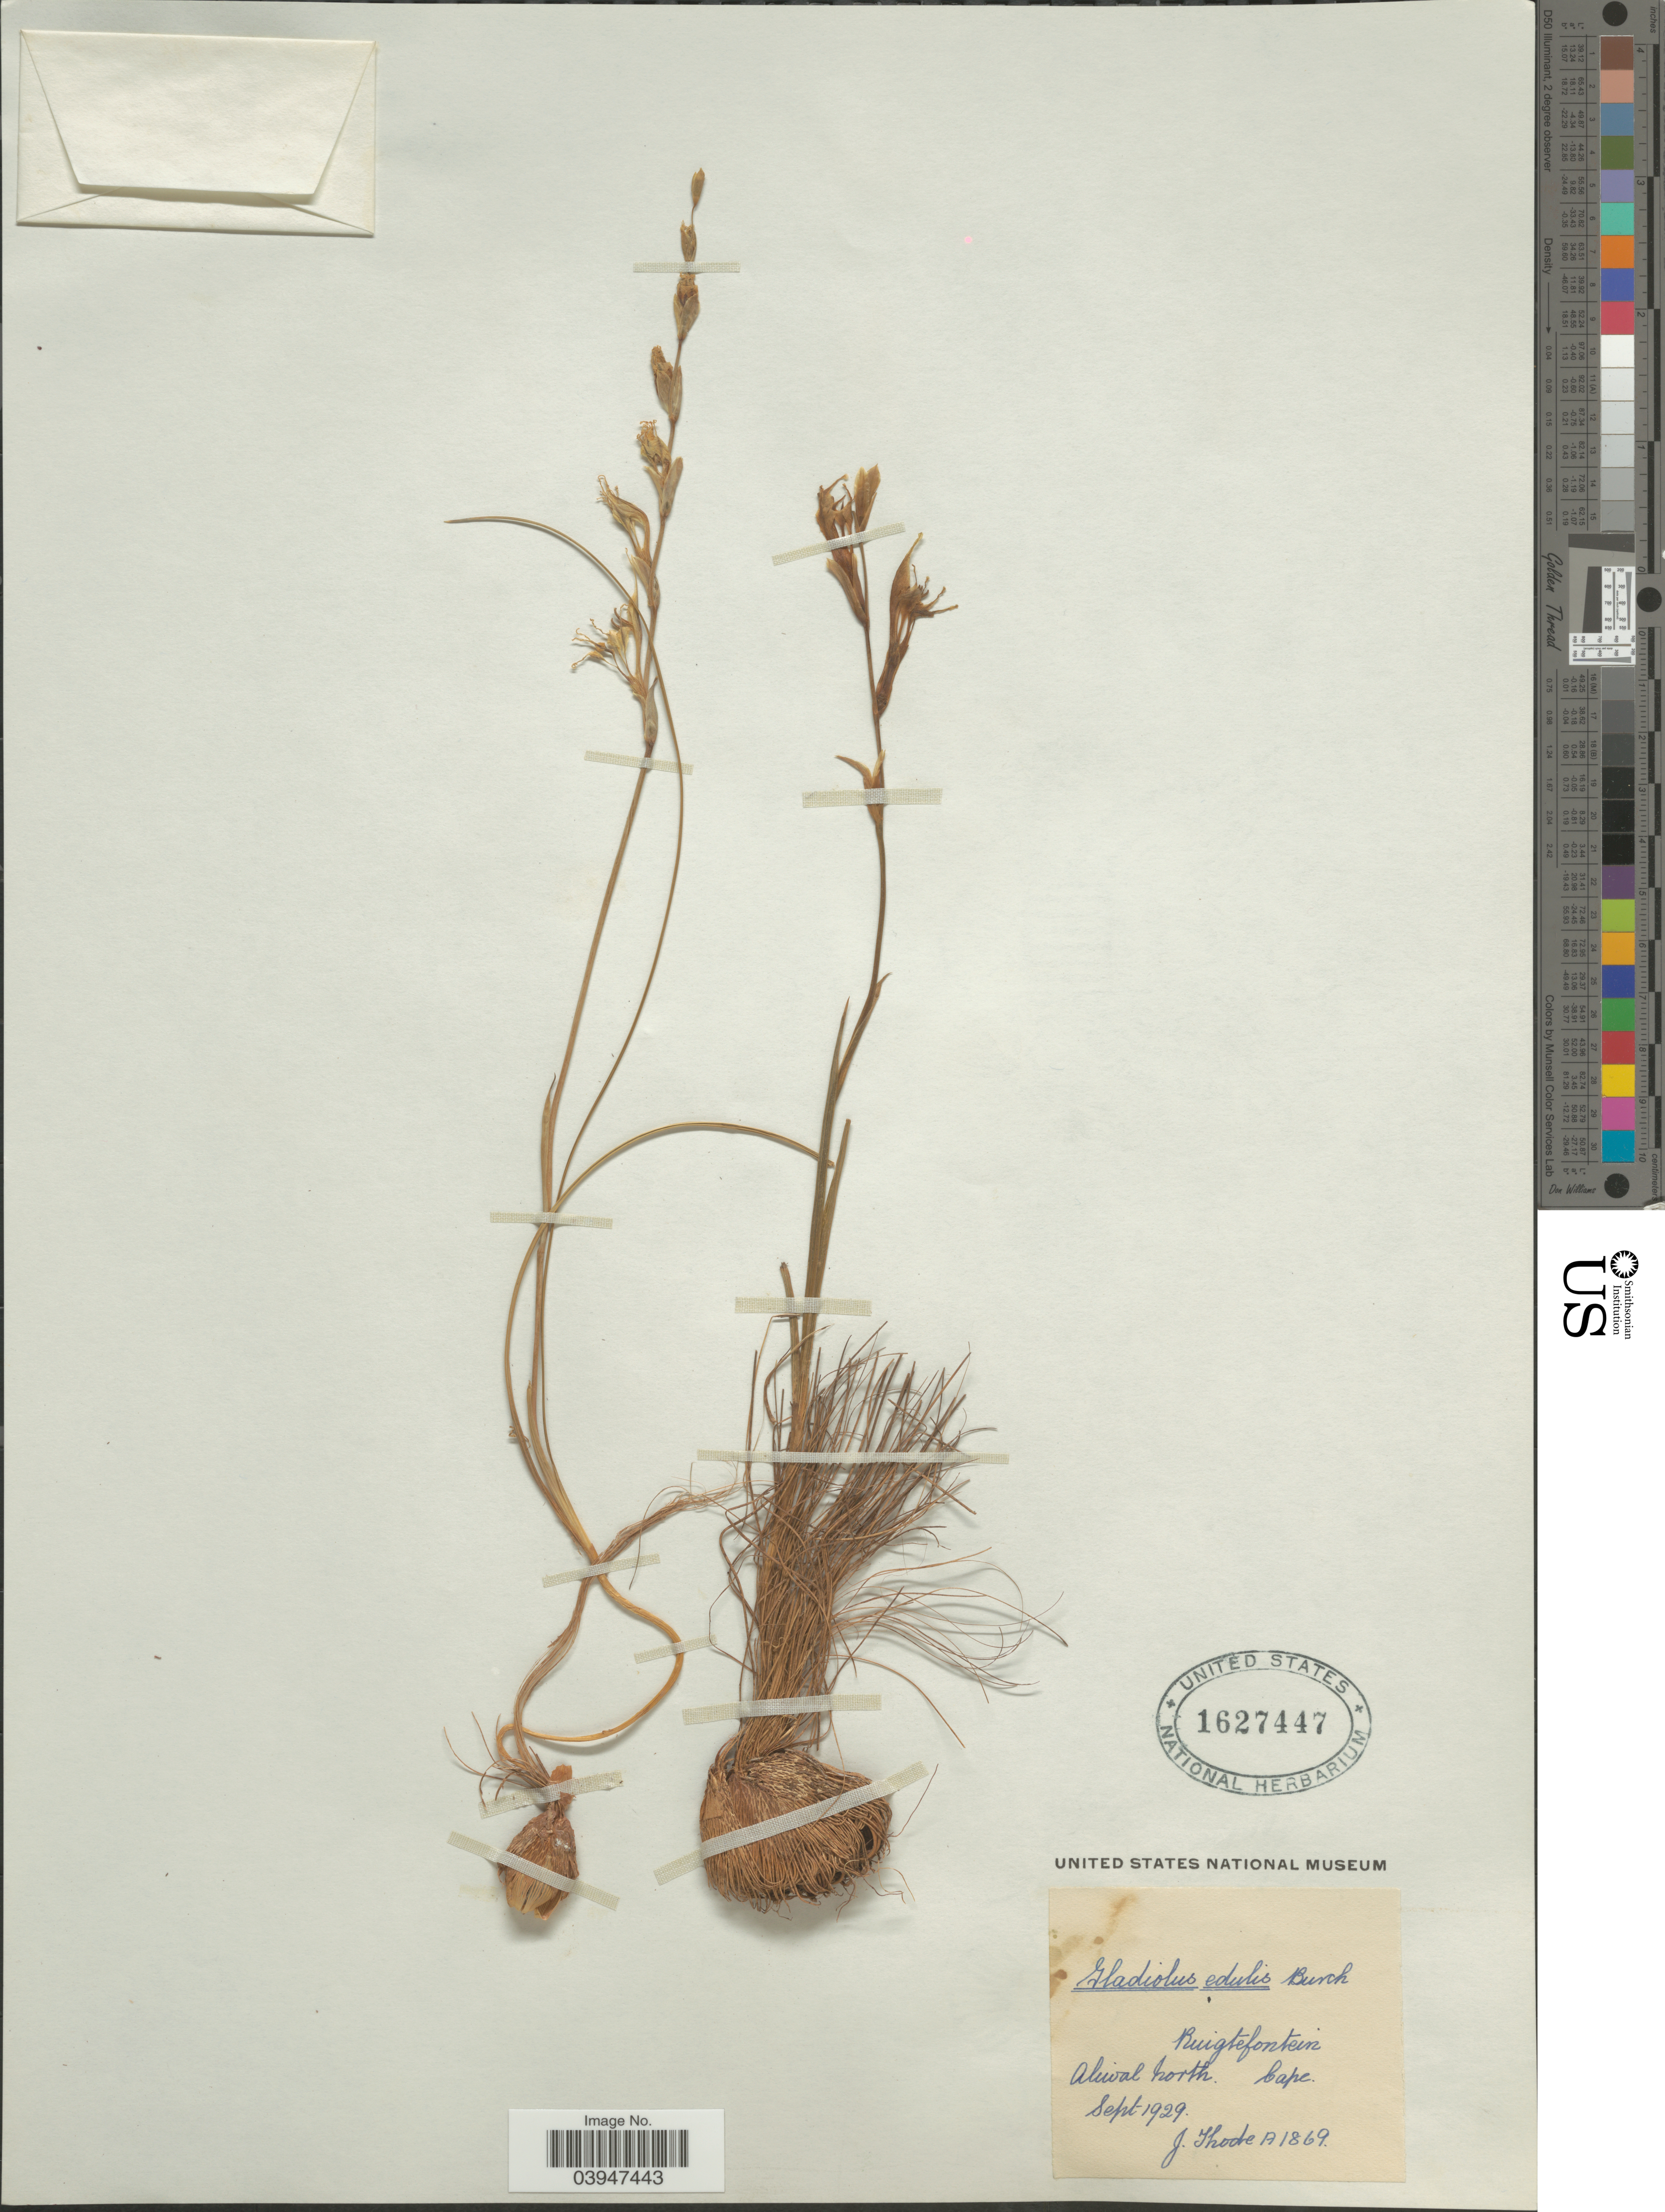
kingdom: Plantae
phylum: Tracheophyta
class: Liliopsida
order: Asparagales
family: Iridaceae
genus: Gladiolus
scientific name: Gladiolus edulis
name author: Burch. ex Ker Gawl.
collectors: J. Thode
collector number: A1869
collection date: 1929-09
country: South Africa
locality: Ruigtefontein. Aluval North. Cape.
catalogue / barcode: US 1627447